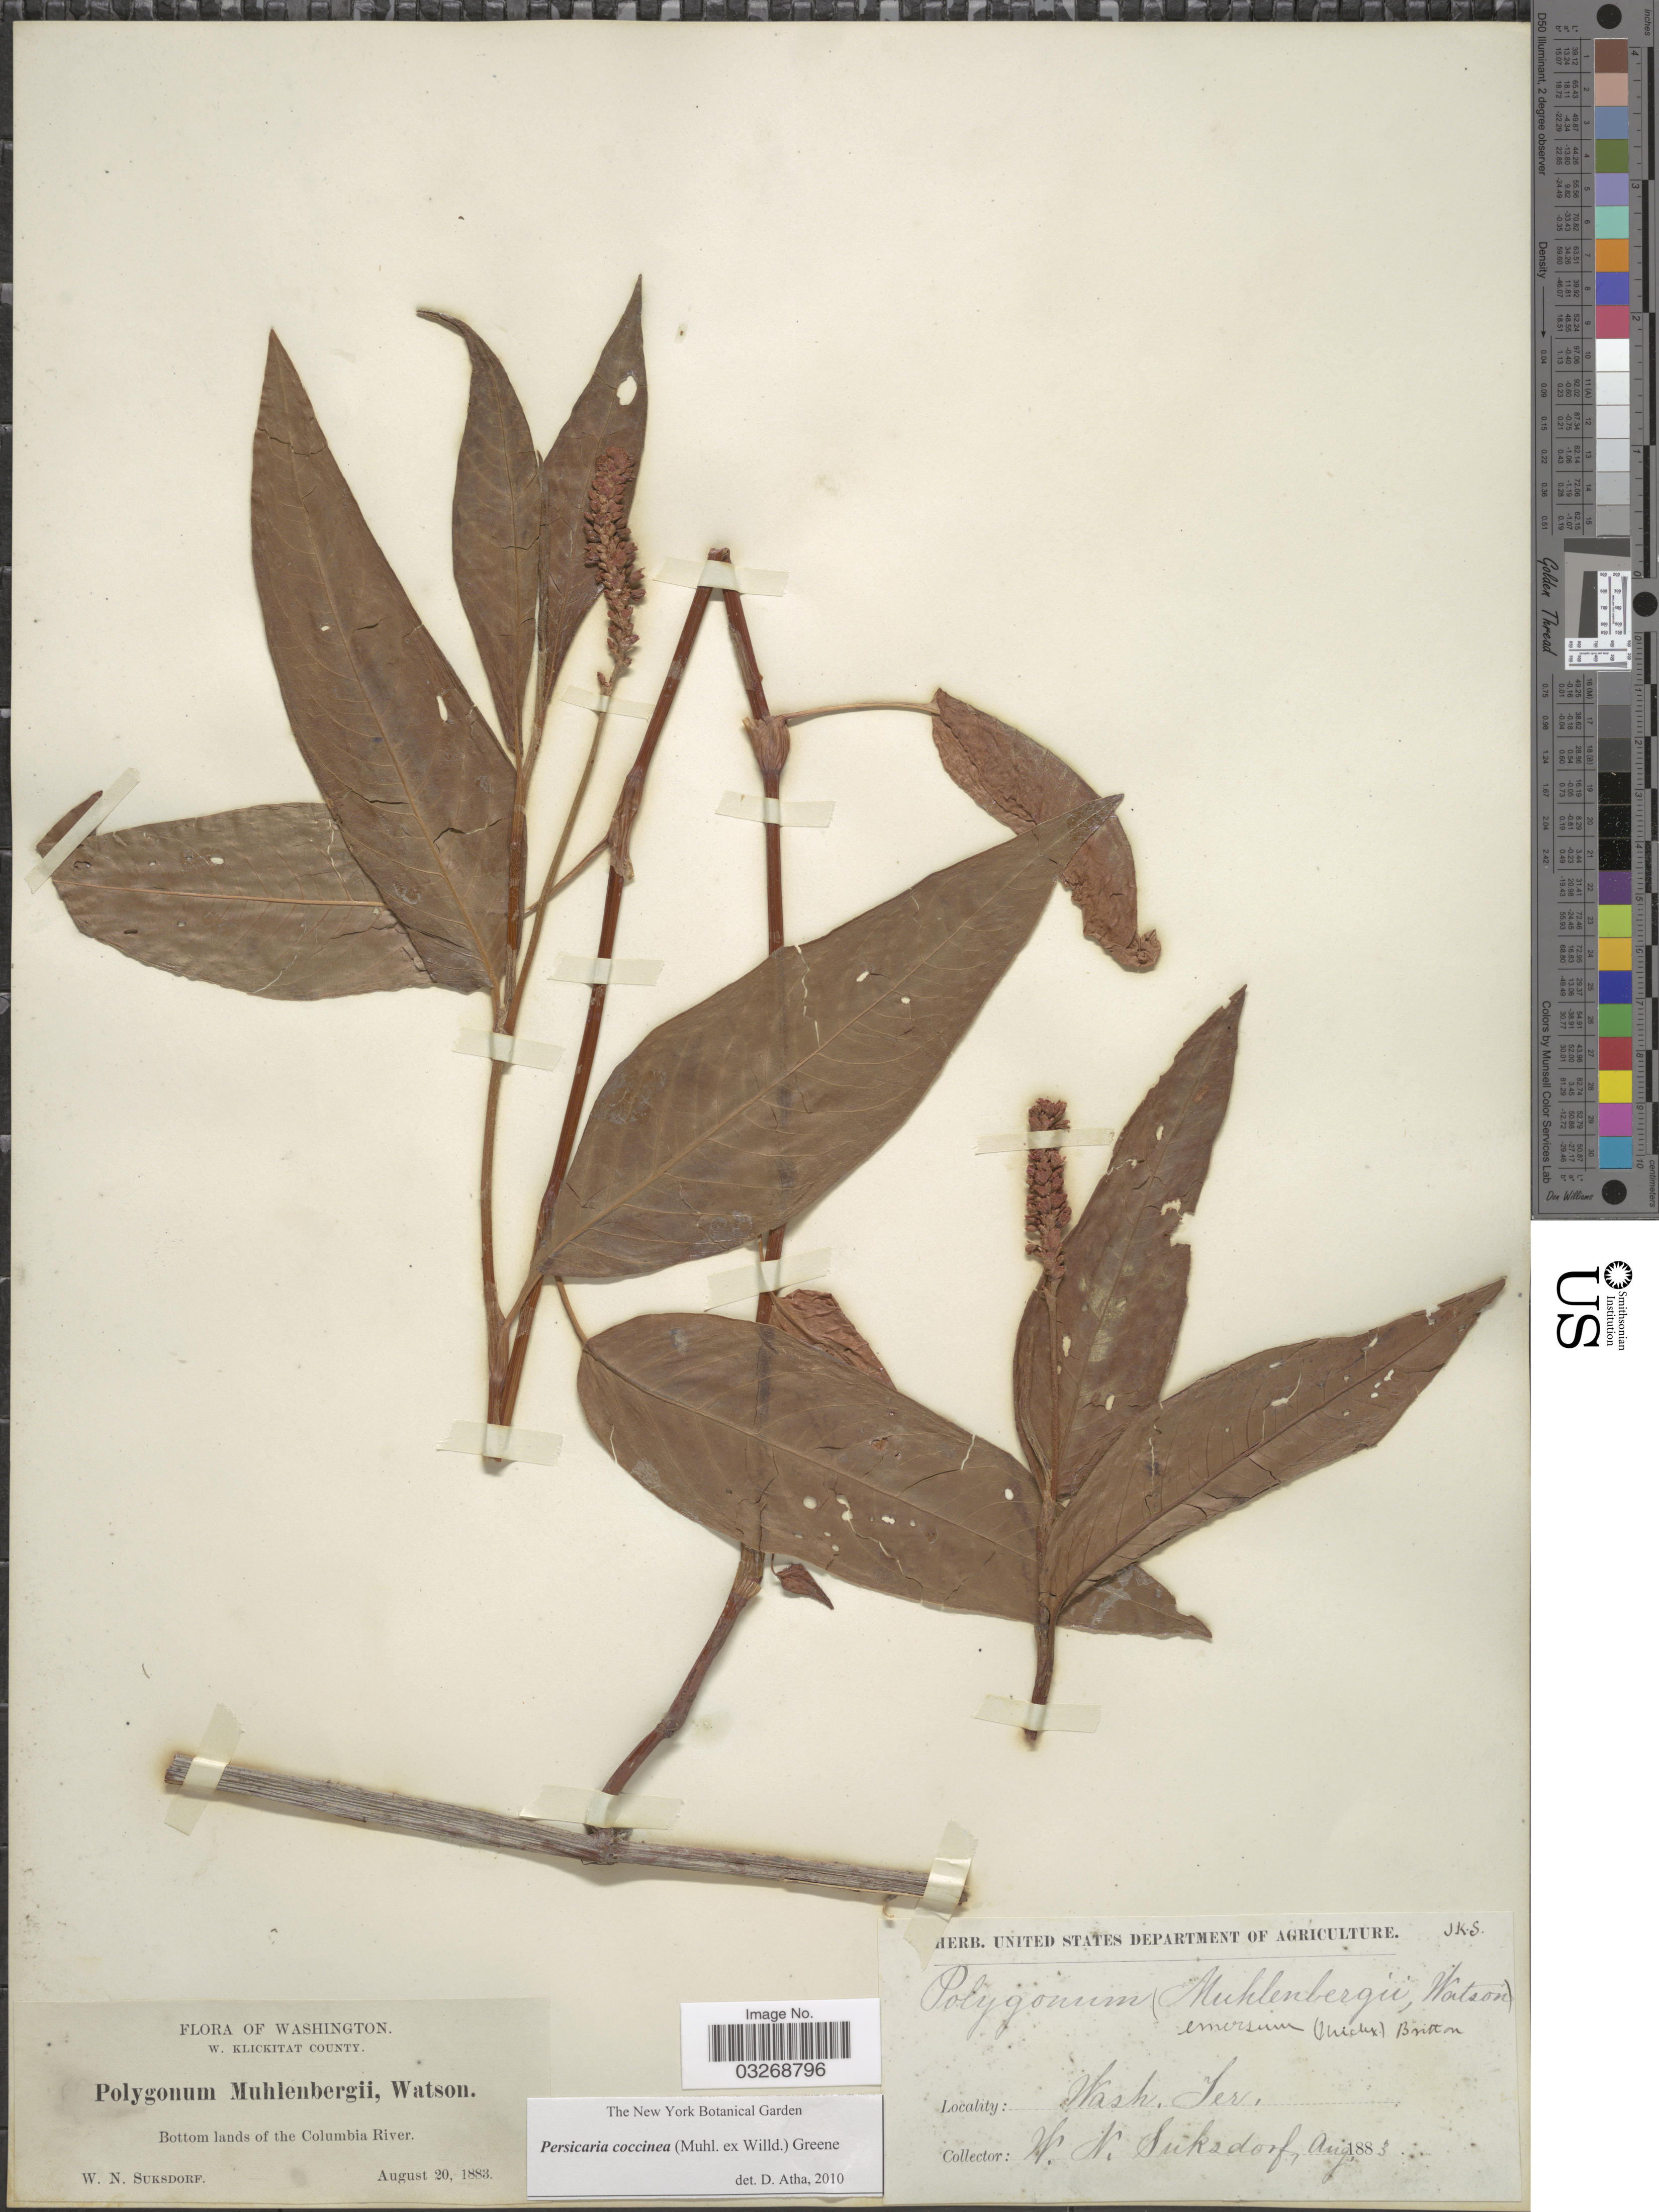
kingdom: Plantae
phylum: Tracheophyta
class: Magnoliopsida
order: Caryophyllales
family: Polygonaceae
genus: Persicaria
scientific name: Persicaria coccinea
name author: (Muhl. ex Willd.) Greene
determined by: Atha, D. E.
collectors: W. N. Suksdorf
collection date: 1883-08-20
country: United States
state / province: Washington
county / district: Klickitat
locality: W. Klickitat County. Bottom lands of the Columbia River. Wash. Ter.